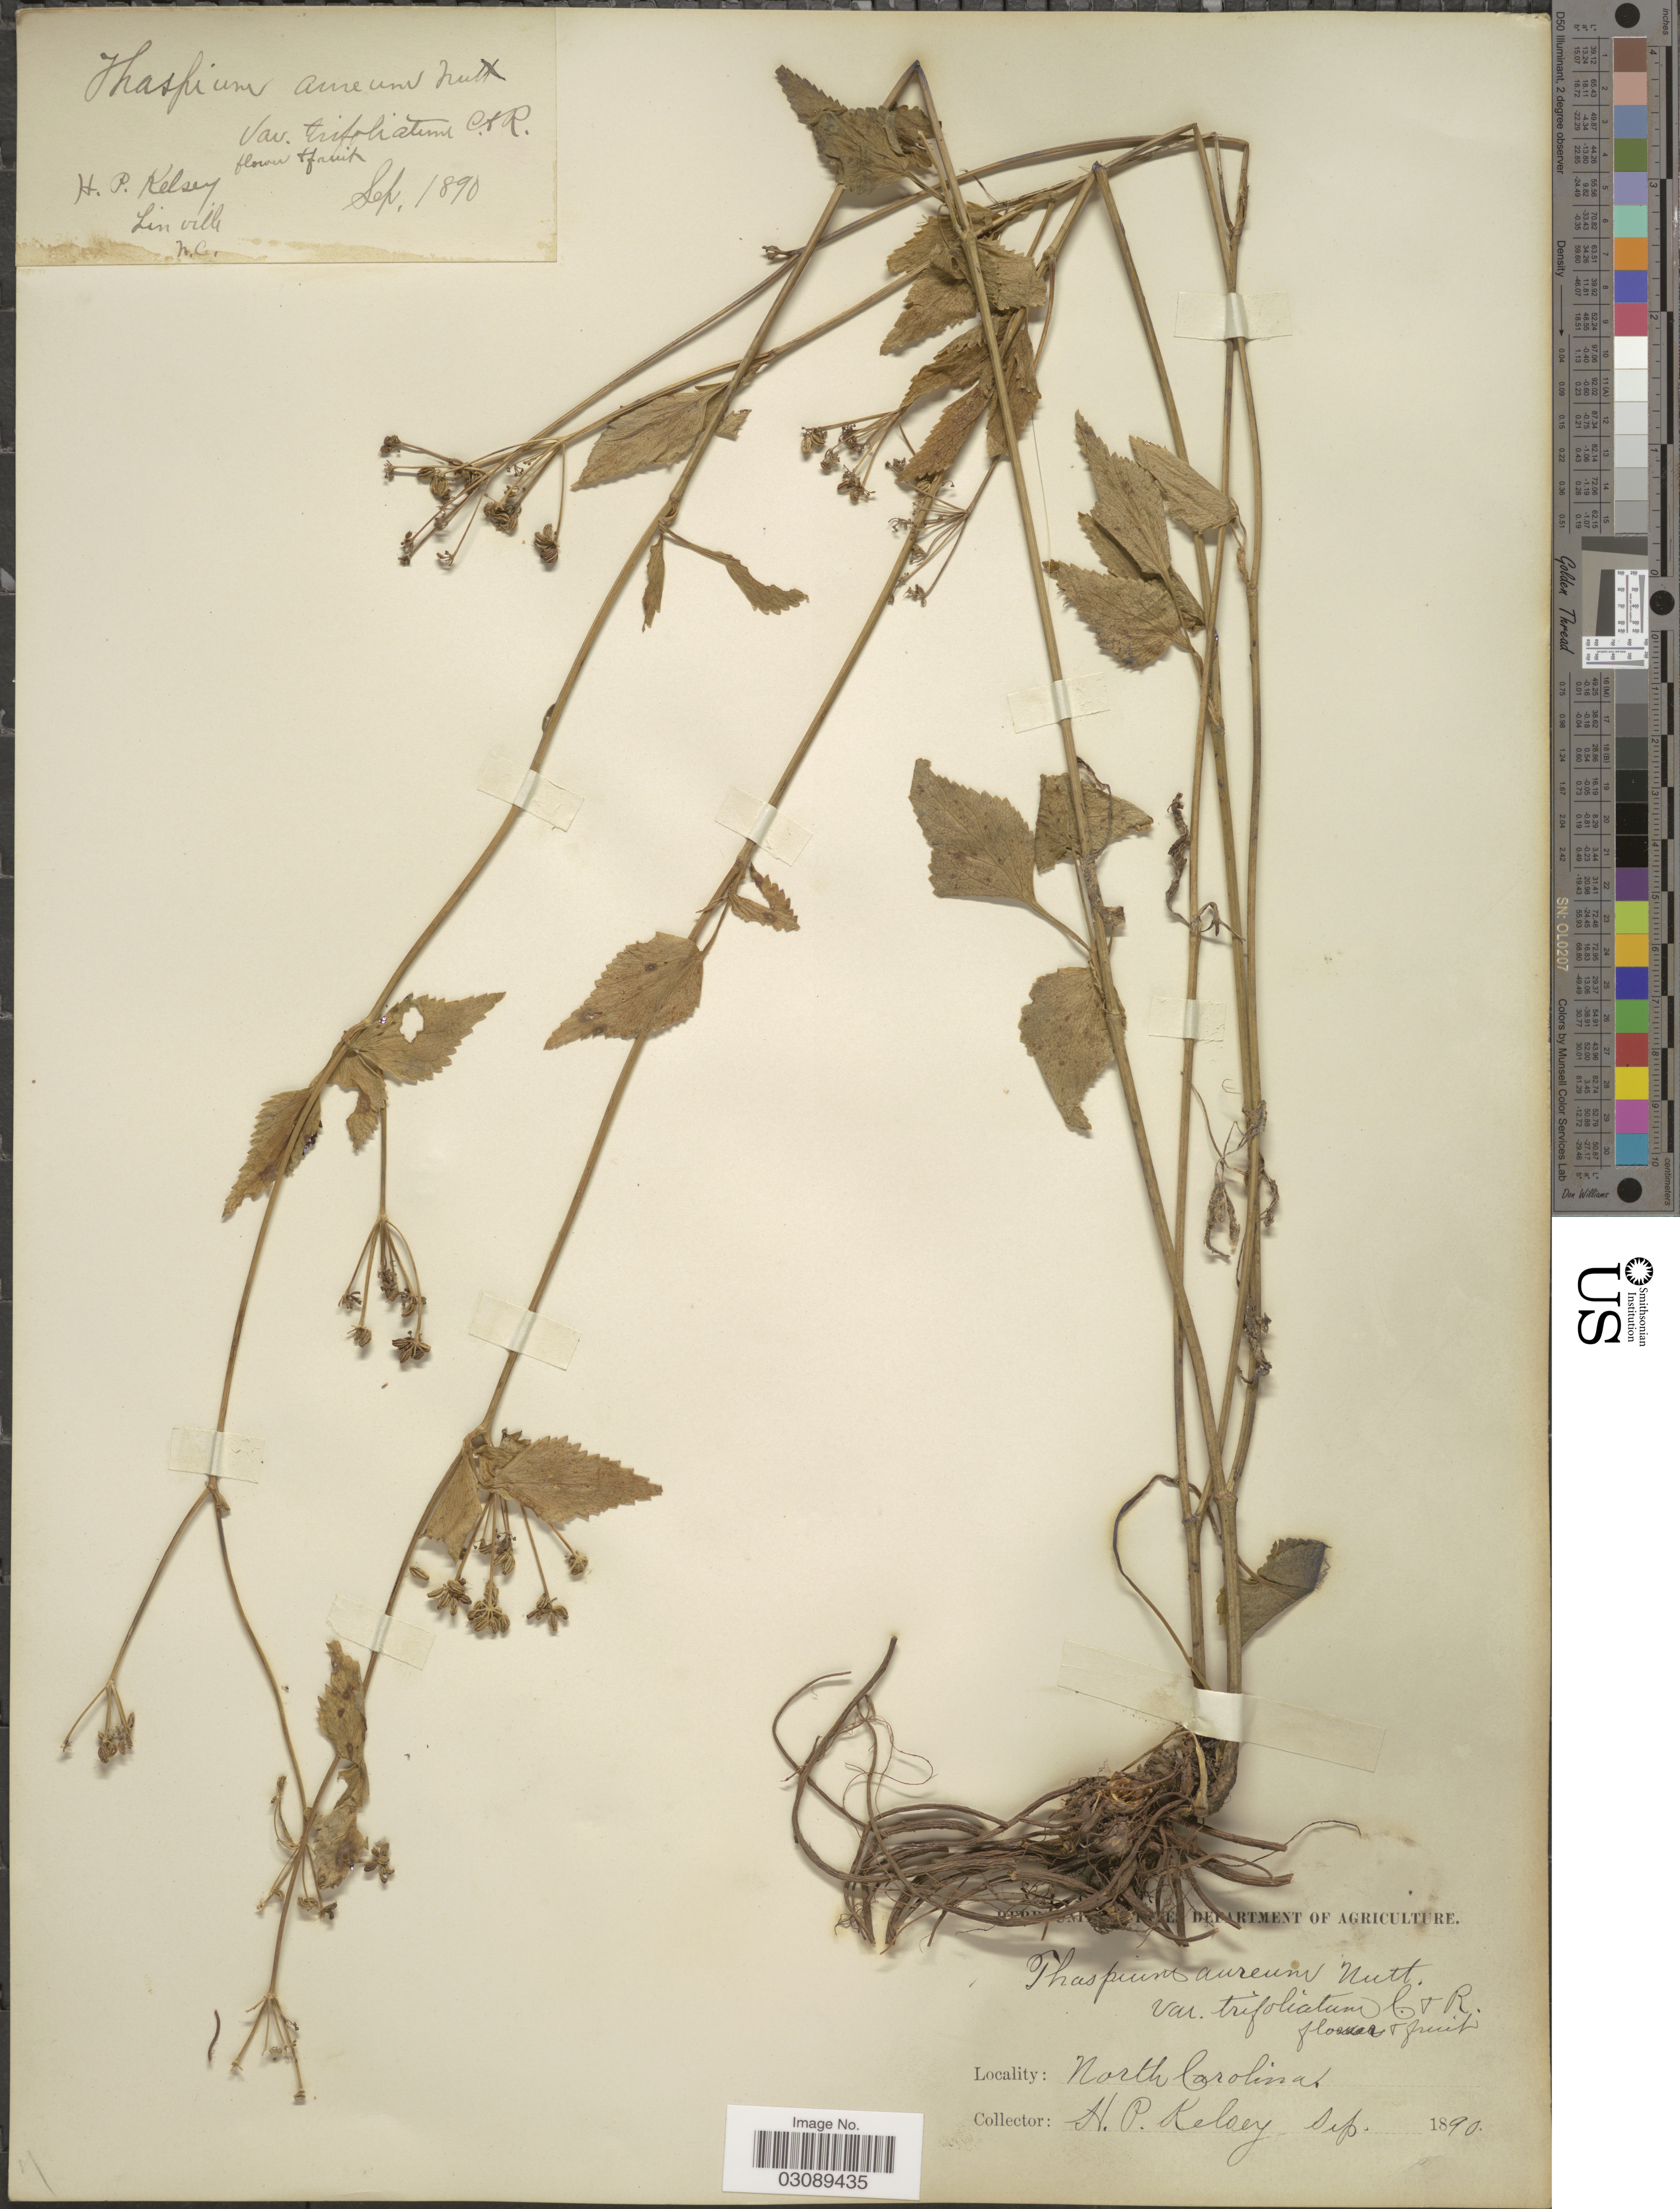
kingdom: Plantae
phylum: Tracheophyta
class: Magnoliopsida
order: Apiales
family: Apiaceae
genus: Thaspium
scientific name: Thaspium aureum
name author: (L.) Nutt.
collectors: H. Kelsey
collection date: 1890-09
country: United States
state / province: North Carolina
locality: Linville.